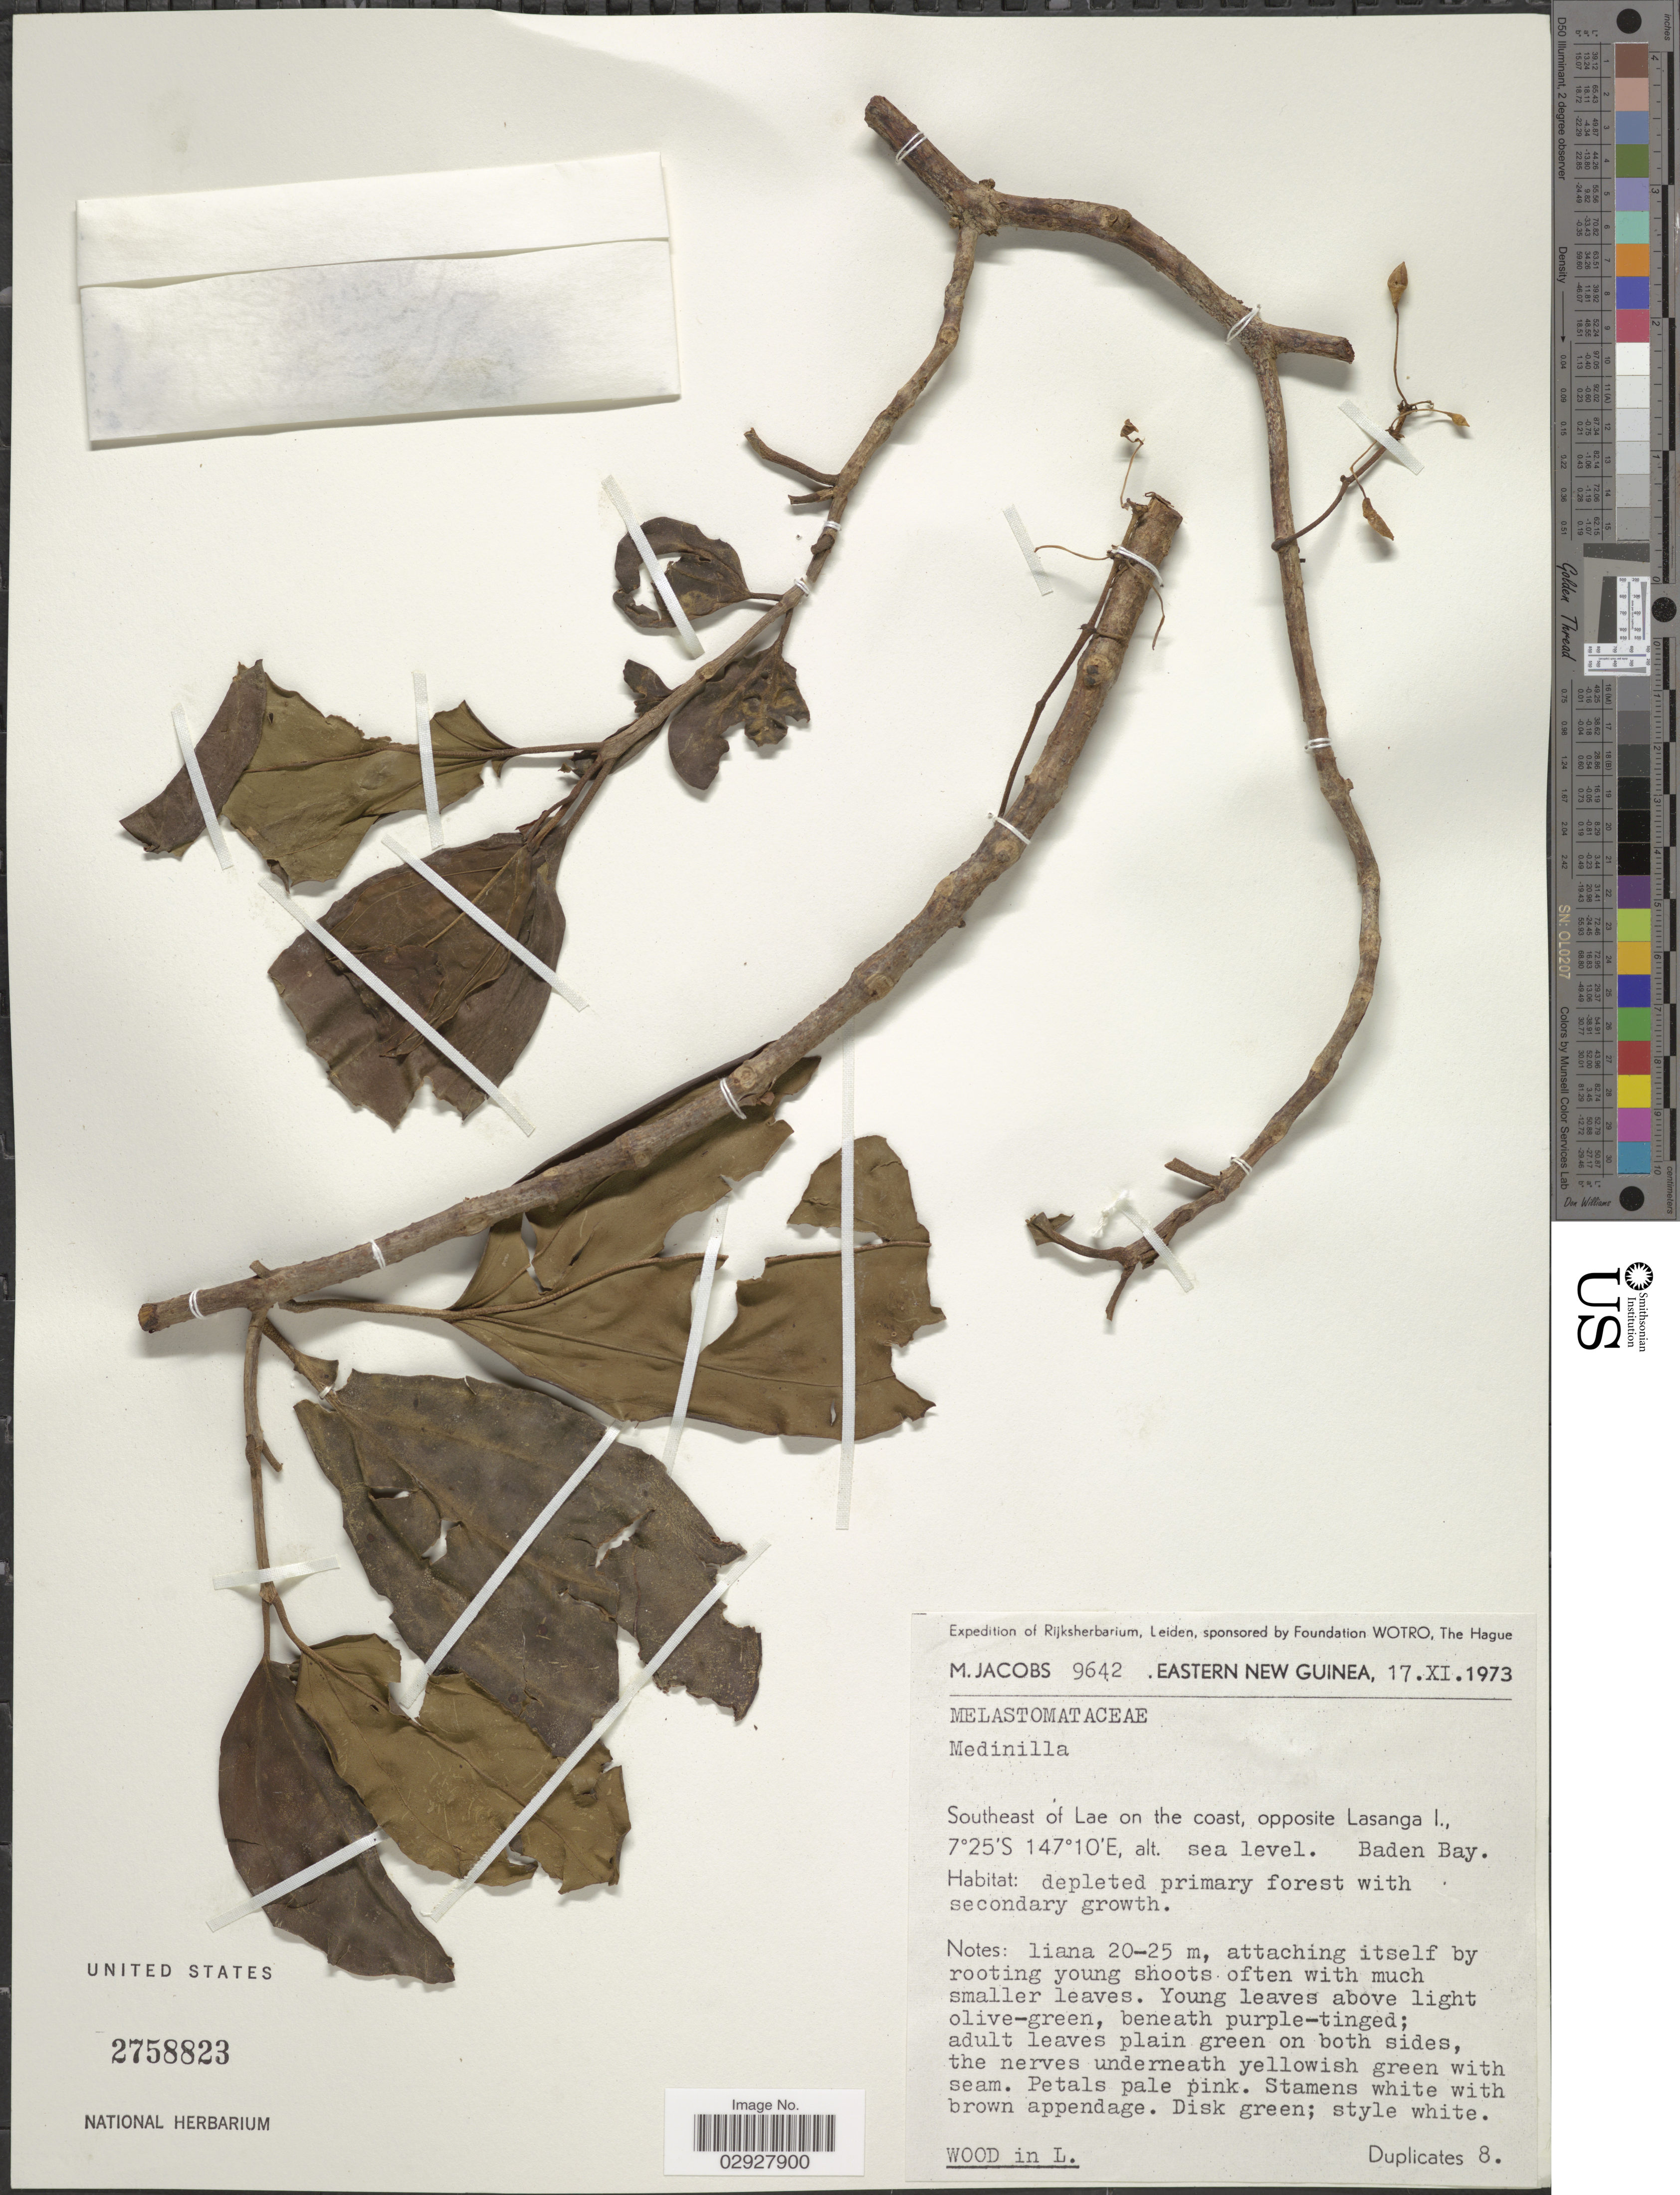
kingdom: Plantae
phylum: Tracheophyta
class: Magnoliopsida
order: Myrtales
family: Melastomataceae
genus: Medinilla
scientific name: Medinilla sp.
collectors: M. Jacobs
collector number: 9642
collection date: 1973-11-17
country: Papua New Guinea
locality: Eastern New Guinea, Southeast of Lae on the coast, opposite Lasanga I., Baden Bay.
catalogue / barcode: US 2758823